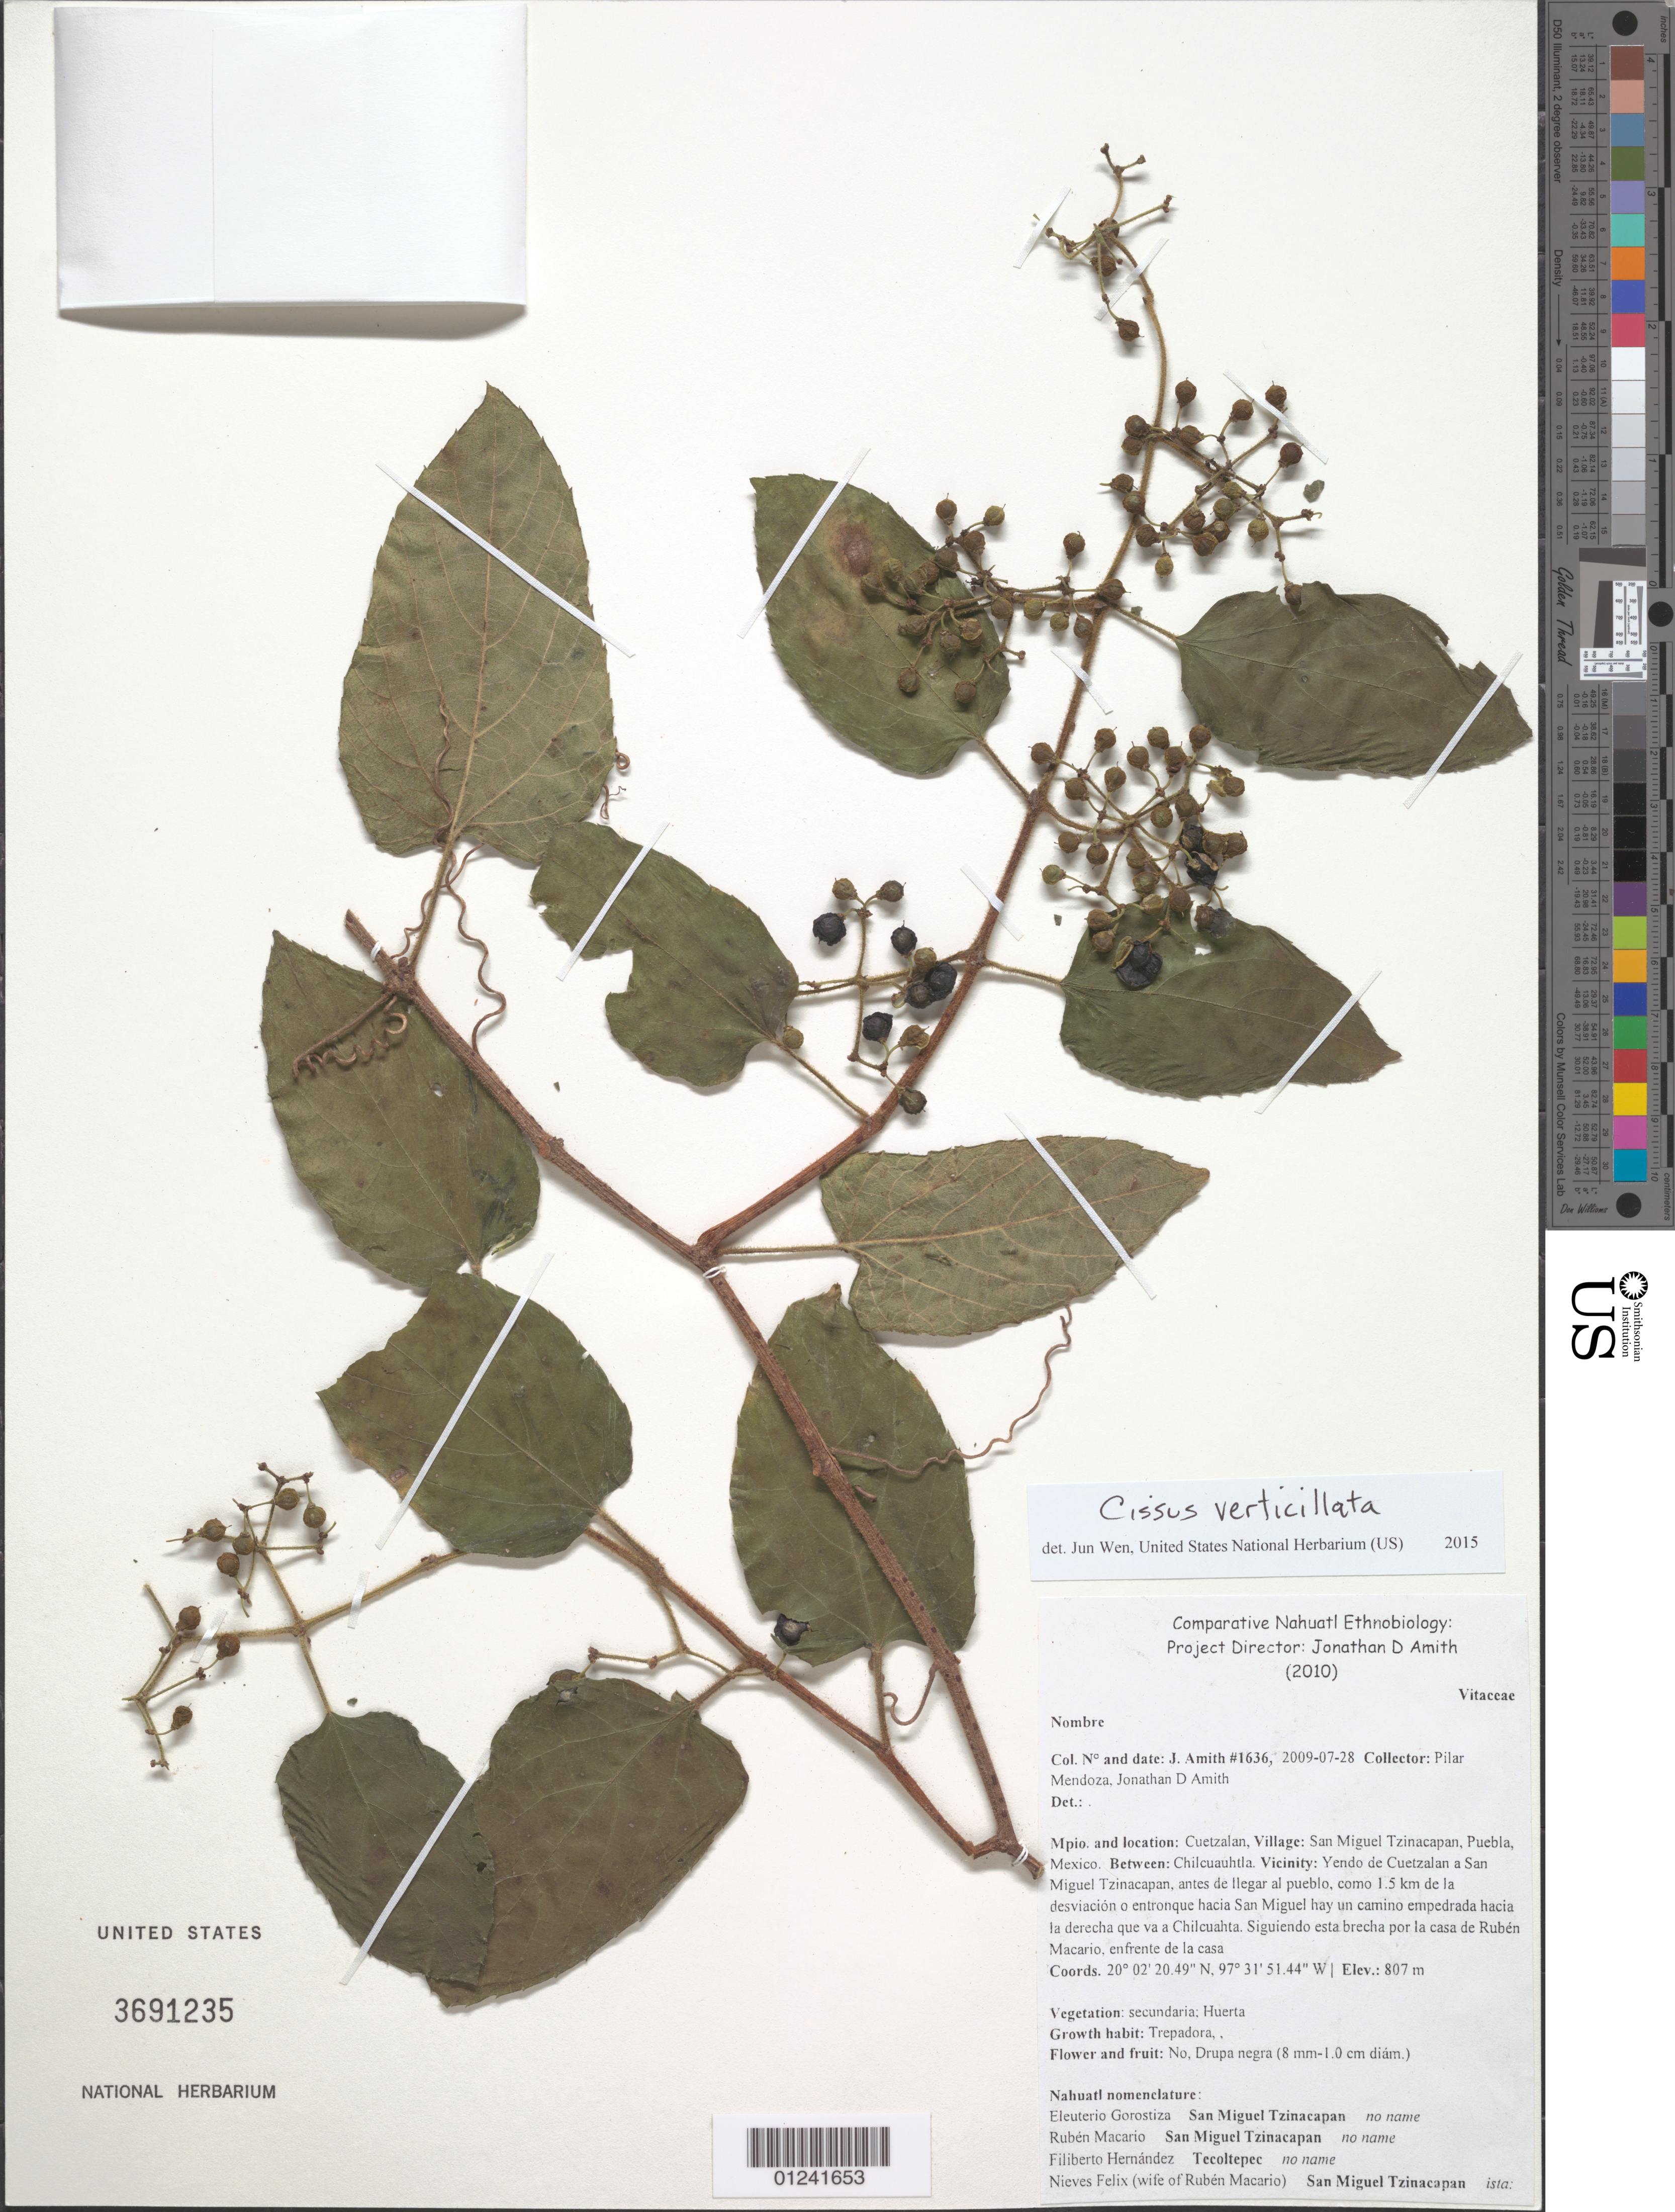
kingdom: Plantae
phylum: Tracheophyta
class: Magnoliopsida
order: Vitales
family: Vitaceae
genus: Cissus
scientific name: Cissus verticillata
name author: (L.) Nicolson & C.E. Jarvis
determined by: Wen, Jun, (BOT), Smithsonian Institution - National Museum of Natural History (UNITED STATES)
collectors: J. D. Amith & P. Mendoza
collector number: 1636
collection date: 2009-07-28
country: Mexico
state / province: Puebla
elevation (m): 807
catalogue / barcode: US 3691235